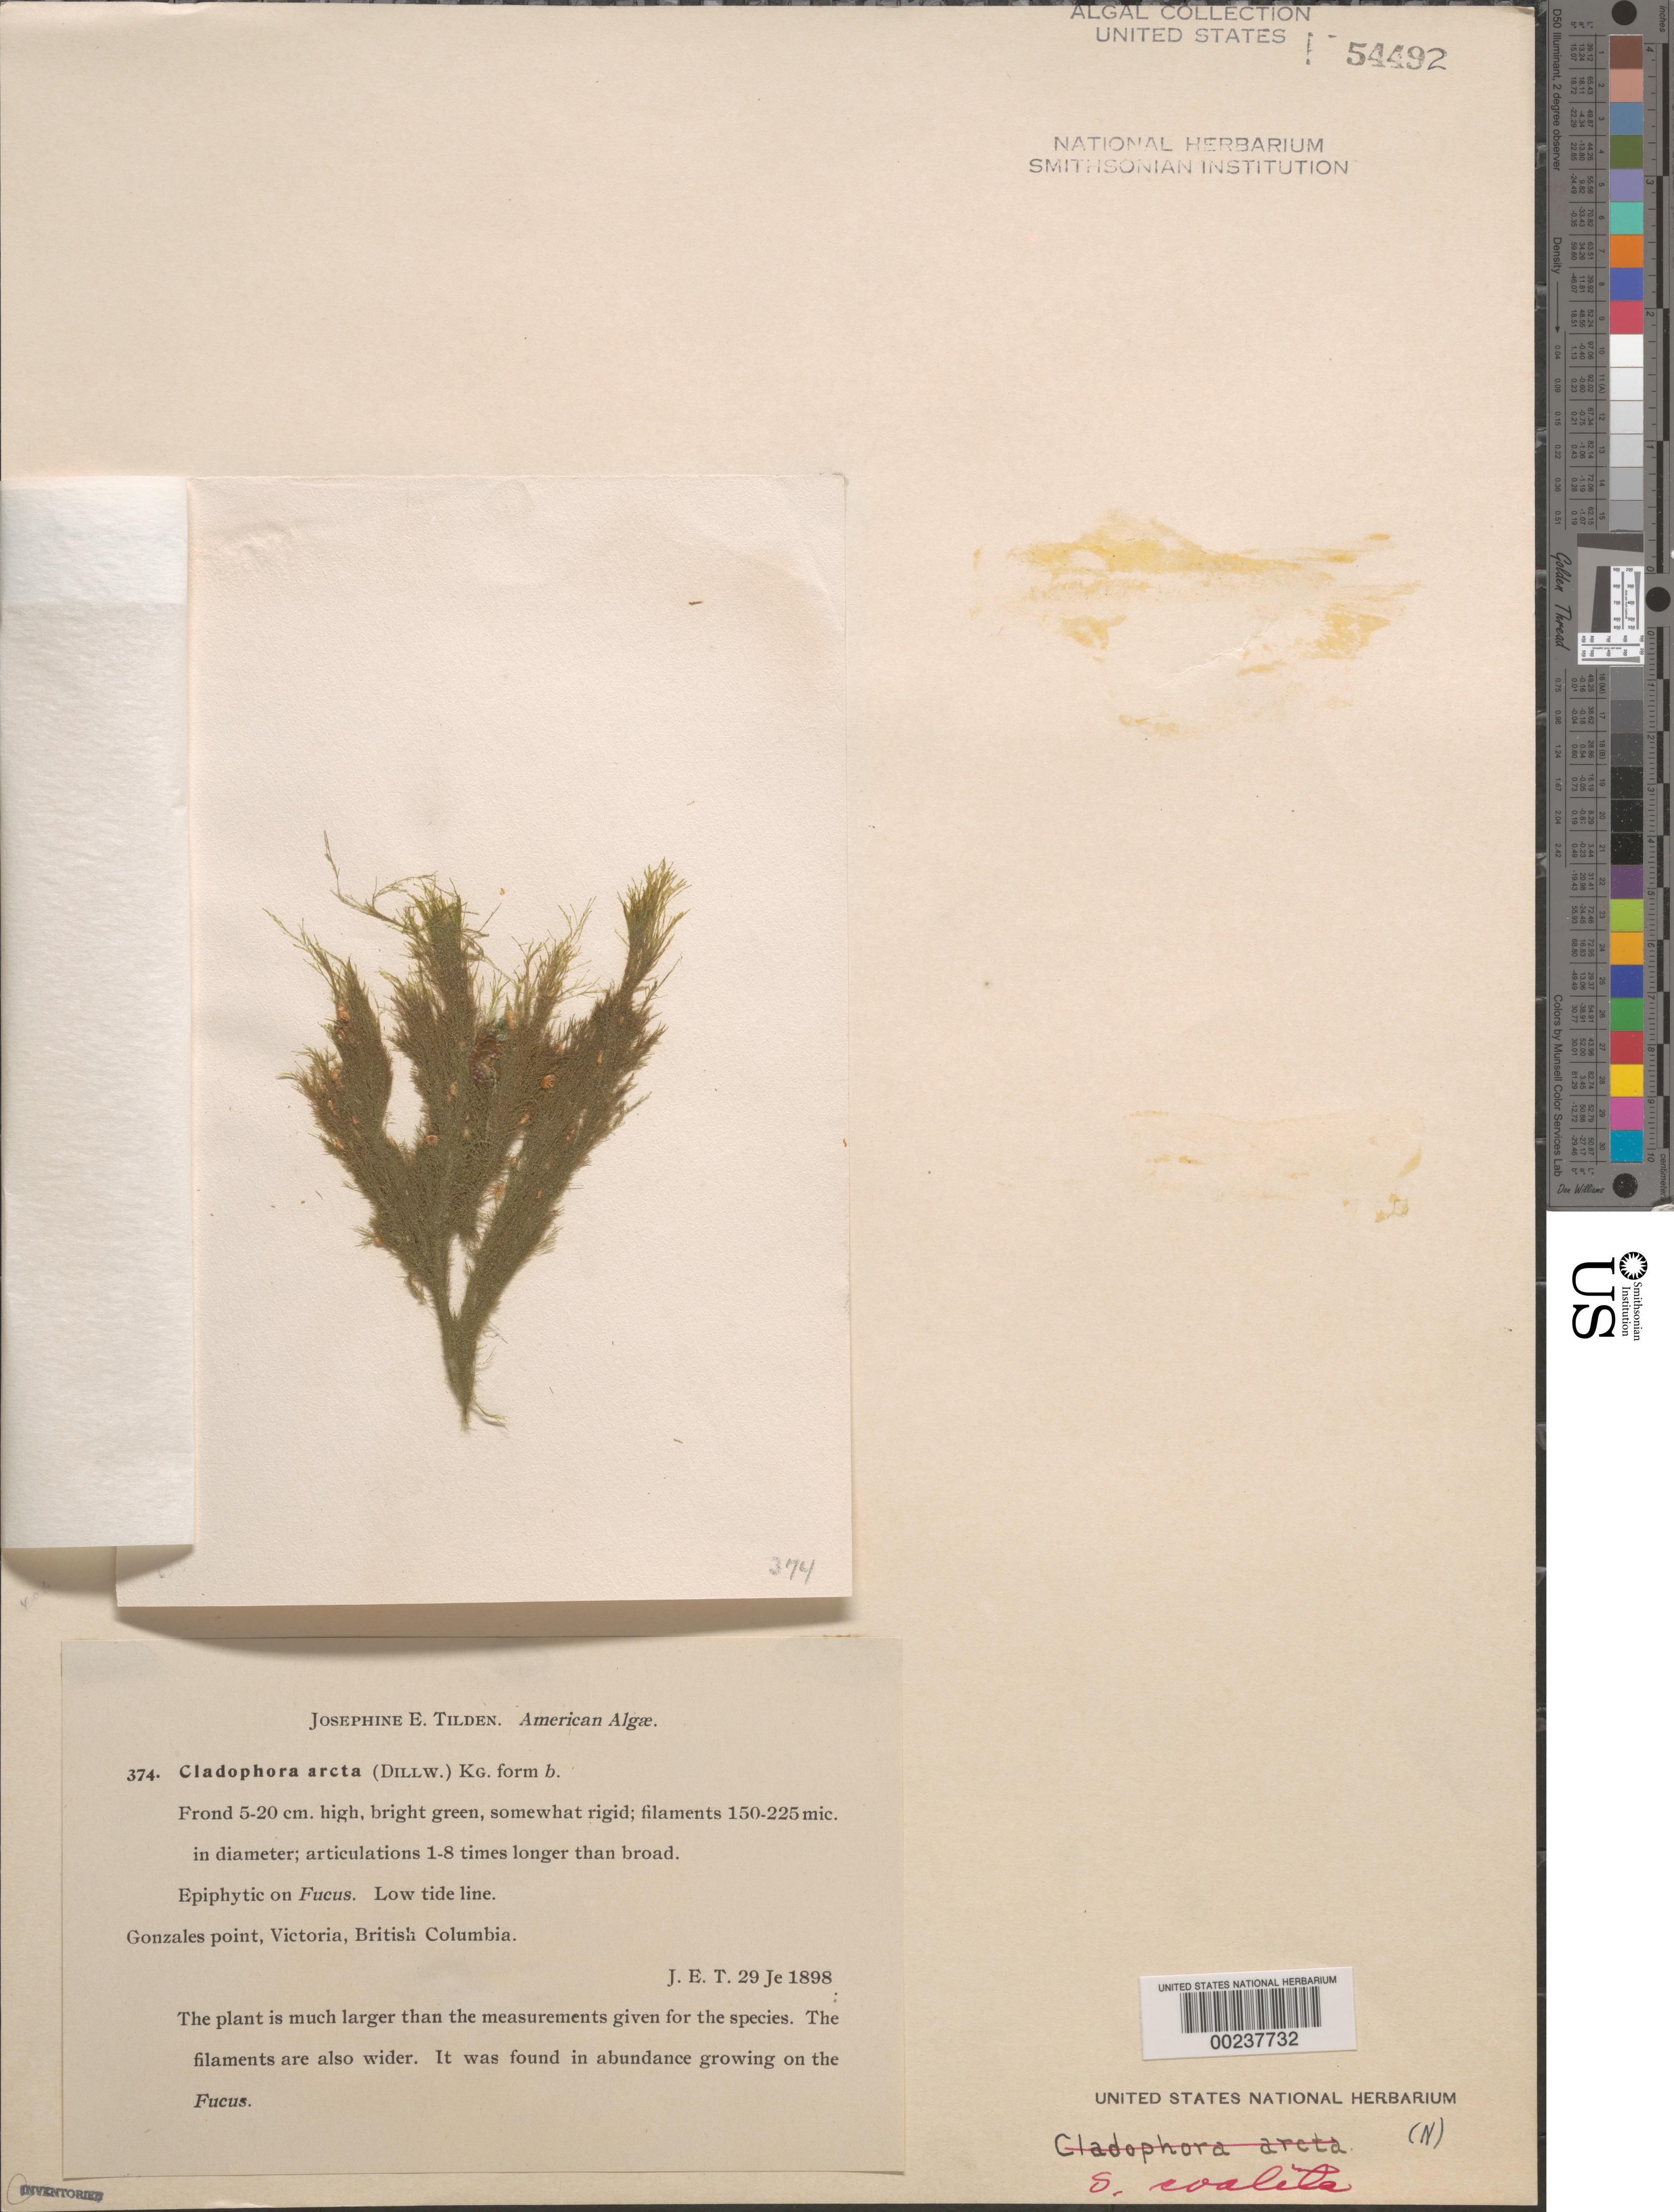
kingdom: Plantae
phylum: Chlorophyta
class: Ulvophyceae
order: Ulotrichales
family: Ulotrichaceae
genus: Acrosiphonia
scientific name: Acrosiphonia coalita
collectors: J. E. Tilden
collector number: JET 374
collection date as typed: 29 Jun 1898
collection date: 1898-06-29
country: Canada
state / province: British Columbia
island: Vancouver Island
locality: Victoria, Gonzales Point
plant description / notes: Tilden, American Algae, as Cladophora arcta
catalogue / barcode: US 54492